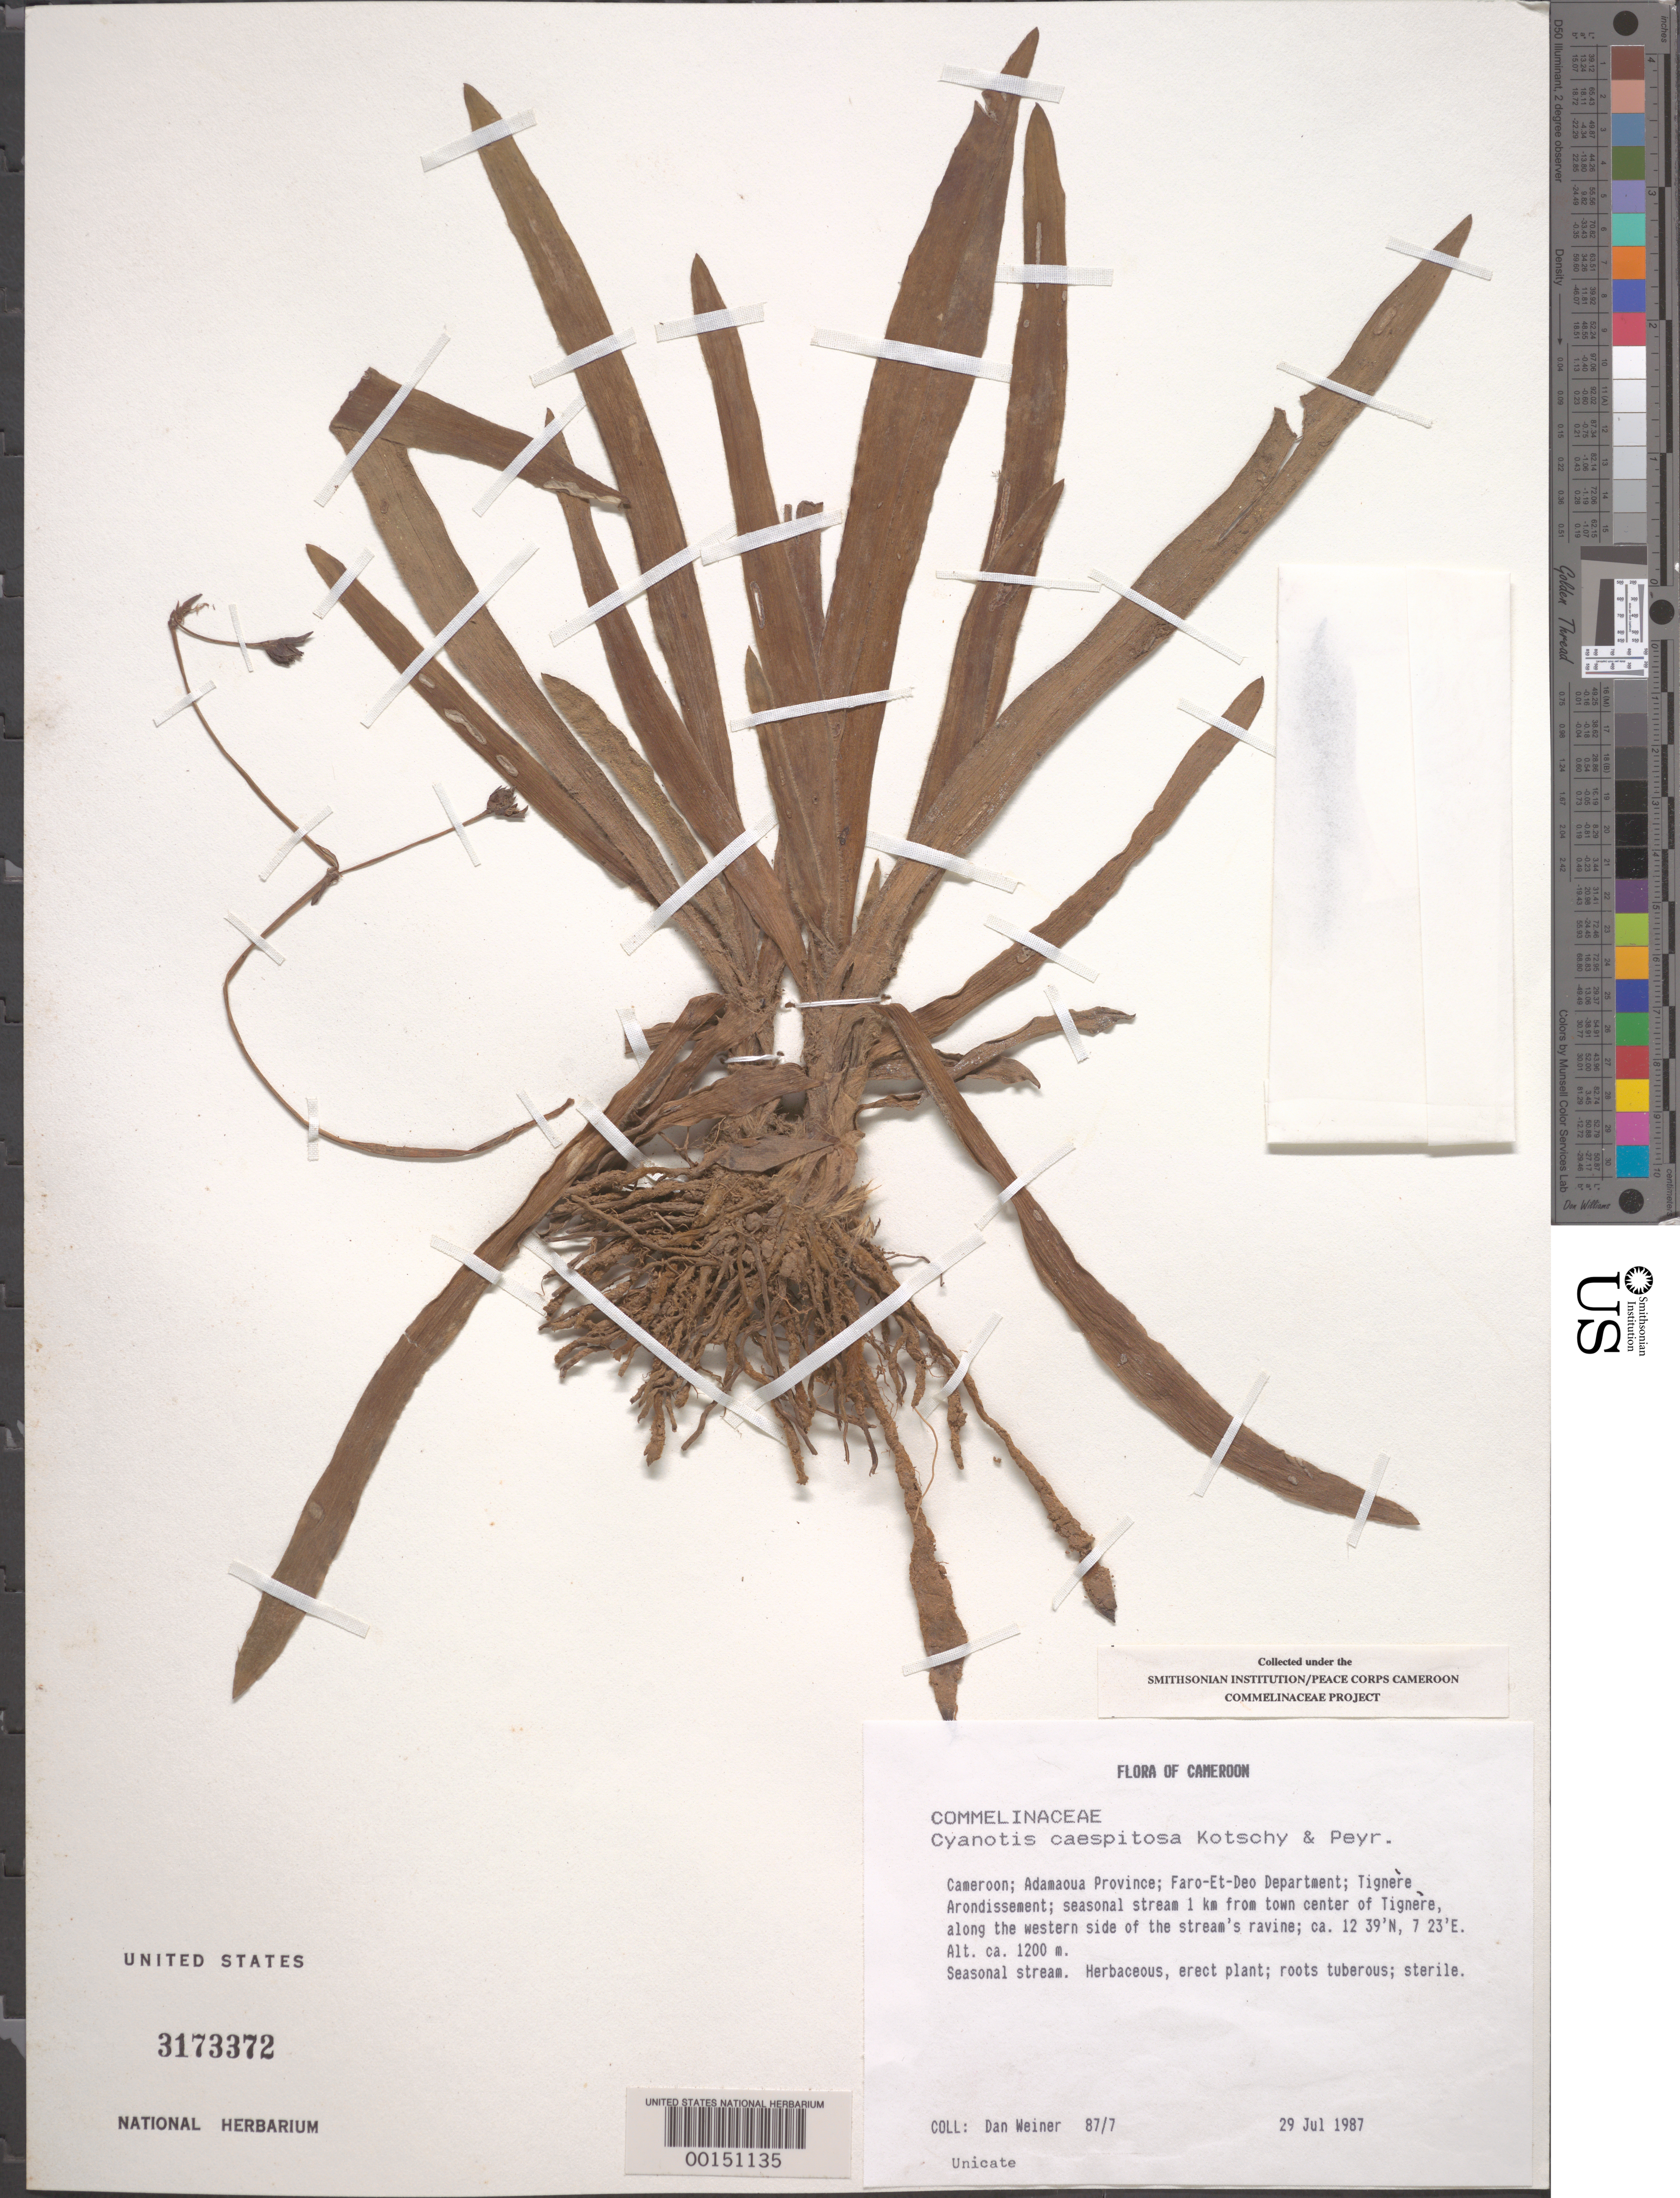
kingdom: Plantae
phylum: Tracheophyta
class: Liliopsida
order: Commelinales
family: Commelinaceae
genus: Cyanotis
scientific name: Cyanotis caespitosa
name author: Kotschy & Peyr.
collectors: D. Weiner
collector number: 87/7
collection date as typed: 29 Jul 1987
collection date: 1987-07-29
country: Cameroon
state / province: Adamawa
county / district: Faro-deo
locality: Tignere arrondissement, seasonal stream 1 km from town center of tignere, along western side of stream's ravine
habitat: Seasonal stream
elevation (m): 1200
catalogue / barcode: US 3173372